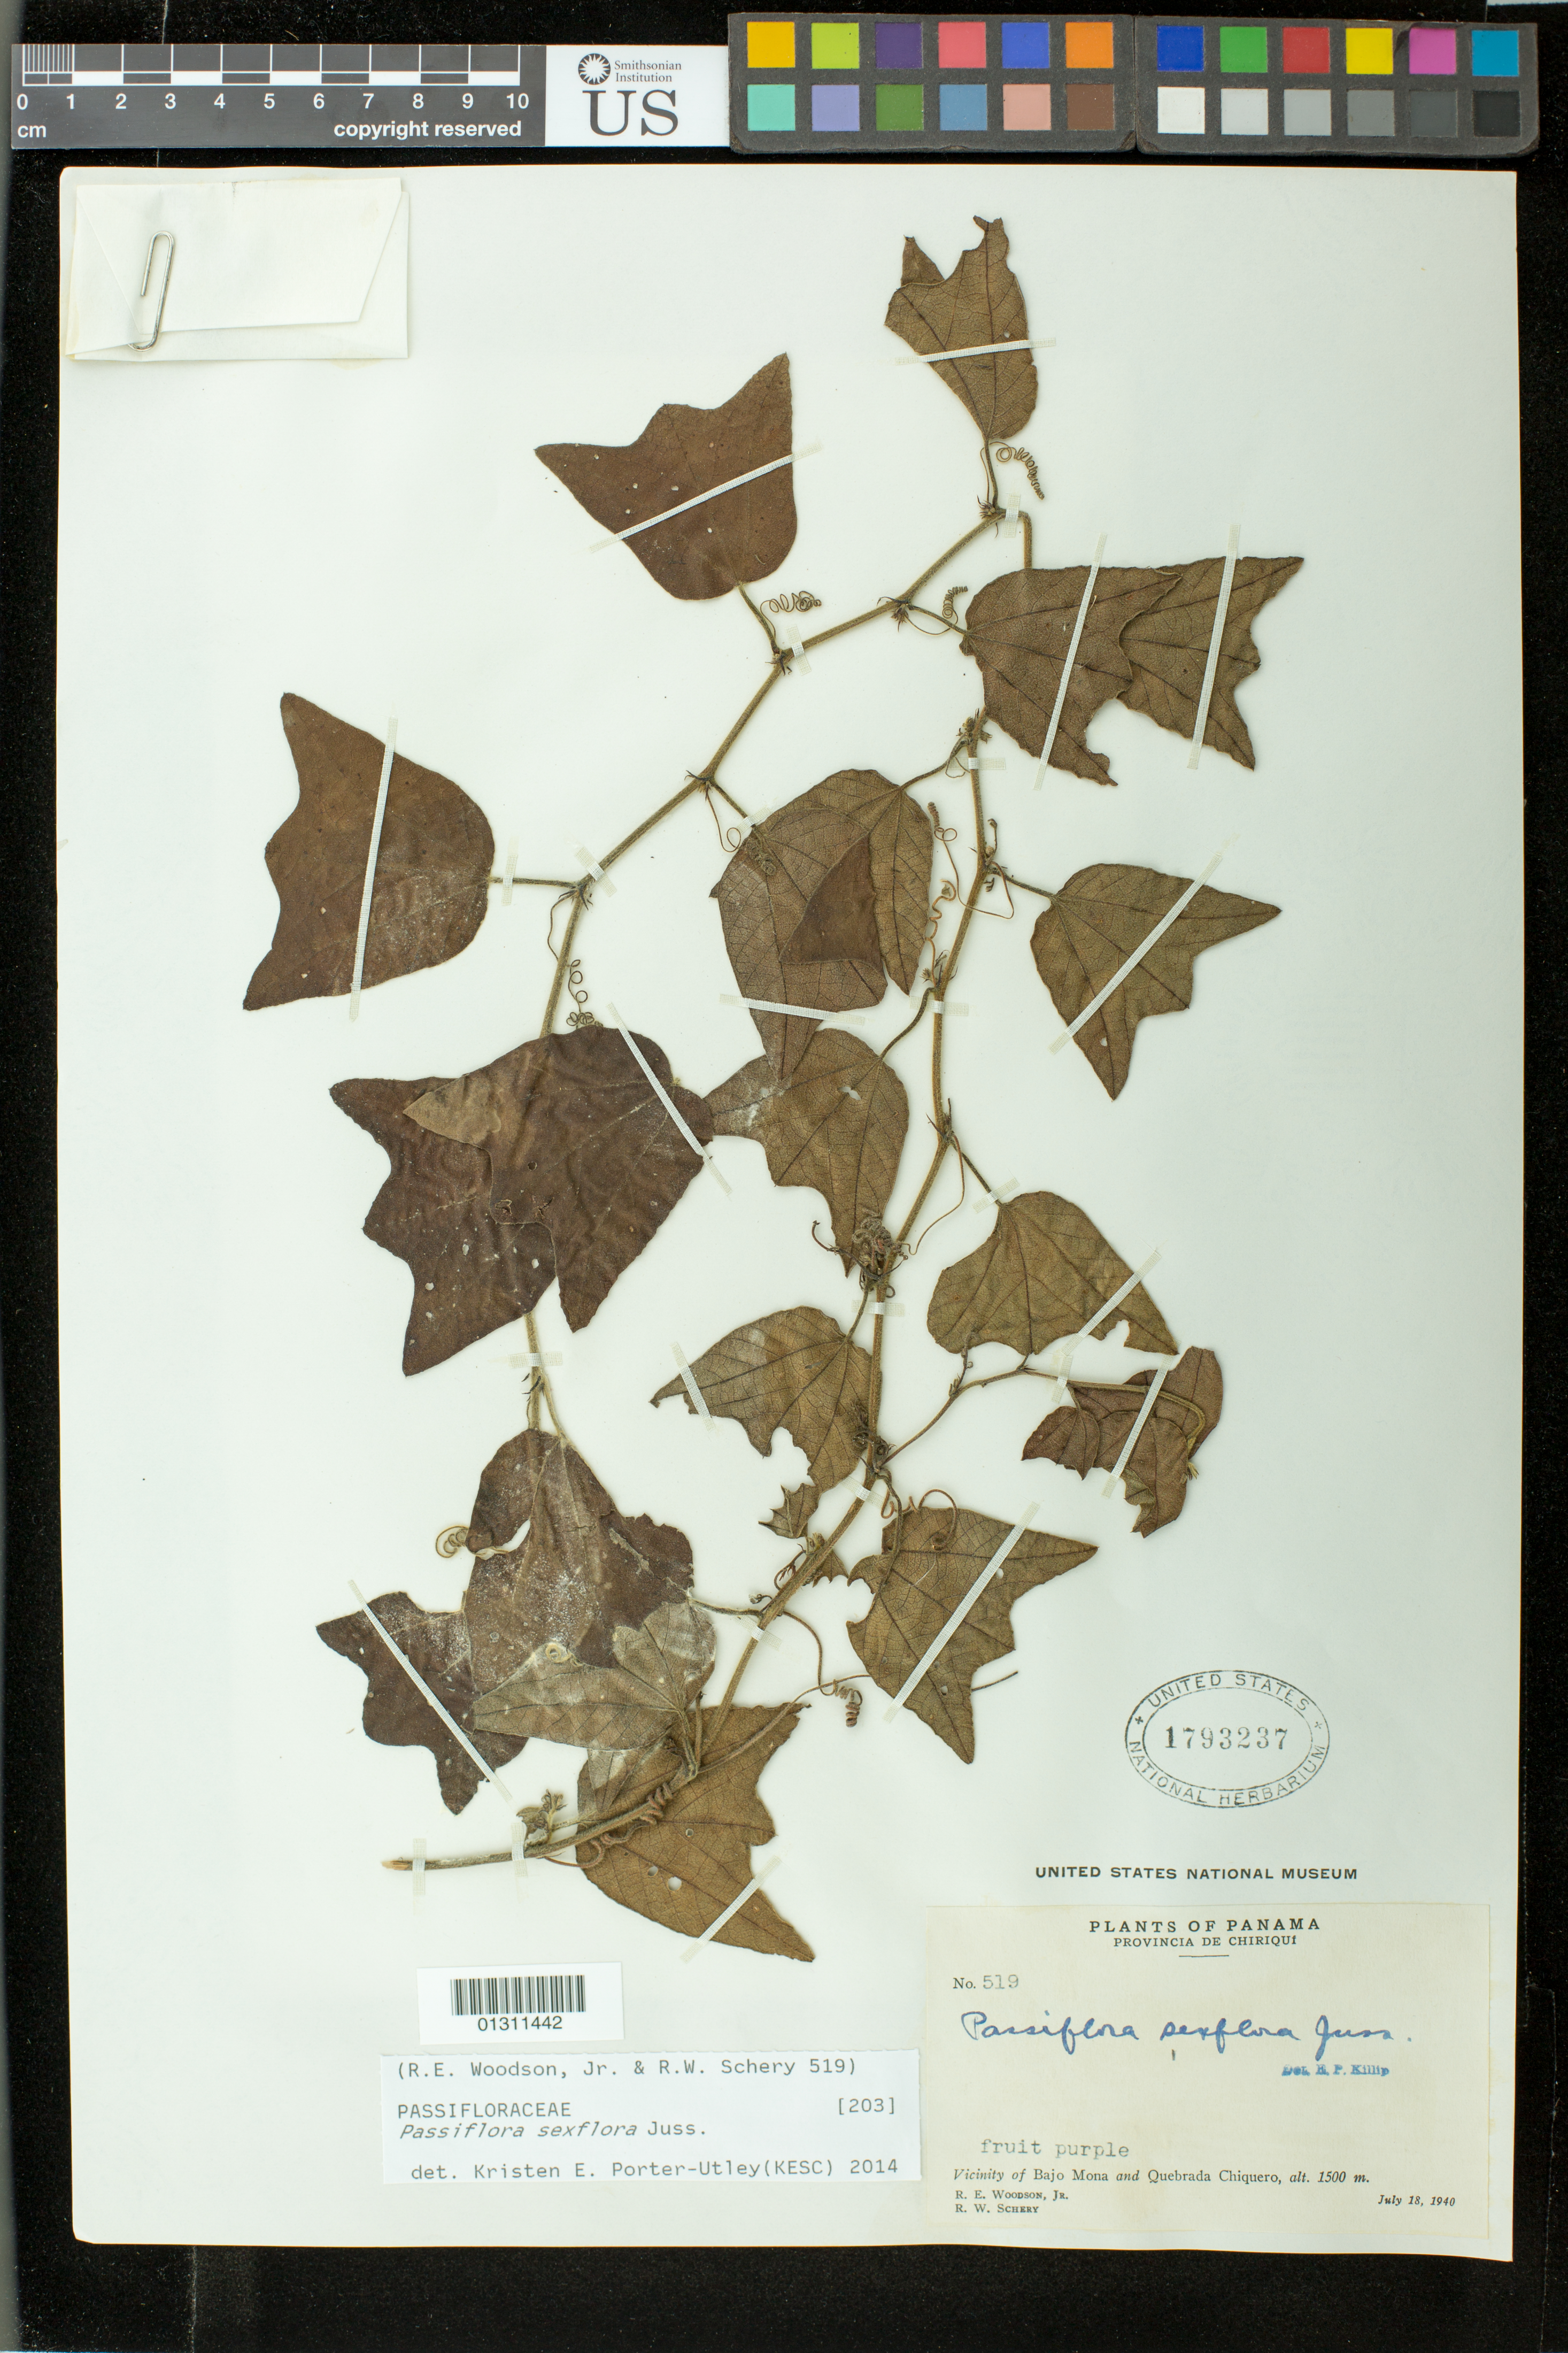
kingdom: Plantae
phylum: Tracheophyta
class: Magnoliopsida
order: Malpighiales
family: Passifloraceae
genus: Passiflora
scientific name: Passiflora sexflora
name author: Juss.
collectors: R. E. Woodson & R. W. Schery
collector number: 519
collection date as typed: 18 Jul 1940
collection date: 1940-07-18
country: Panama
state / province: Chiriquí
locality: Vicinity of Bajo Mona and Quebrada Chiquero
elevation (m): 1500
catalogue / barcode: US 1793237